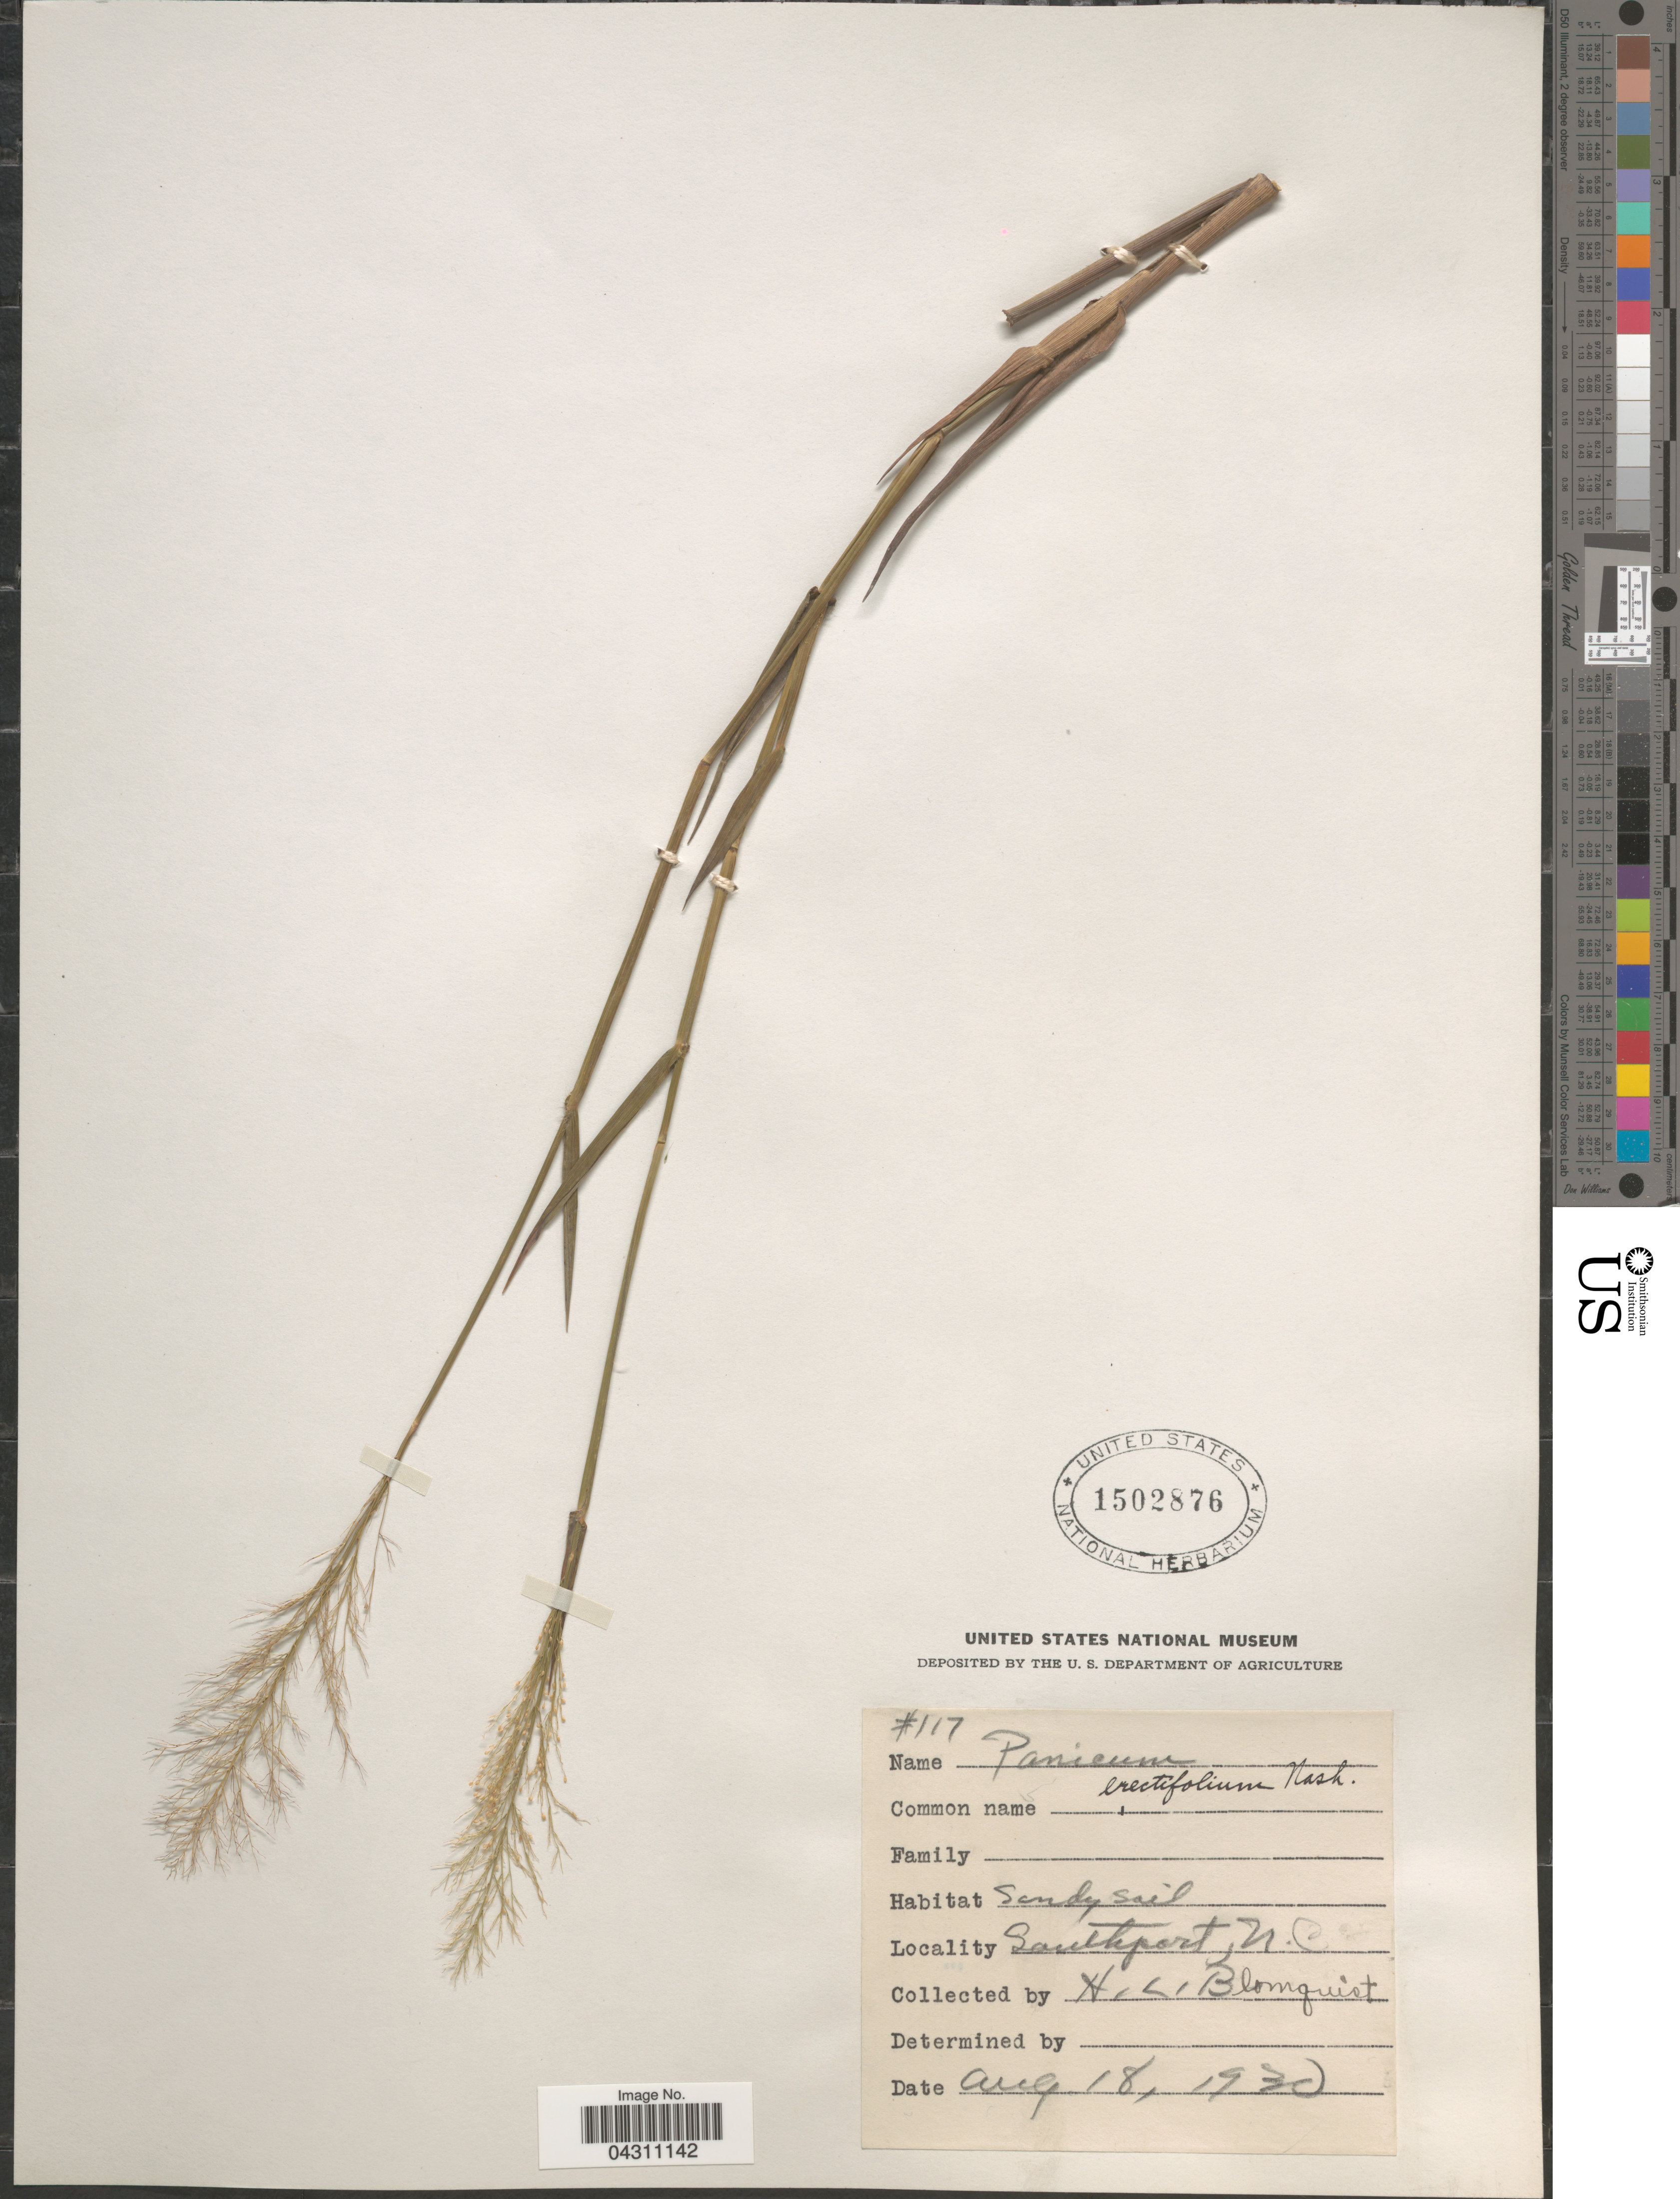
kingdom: Plantae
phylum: Tracheophyta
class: Liliopsida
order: Poales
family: Poaceae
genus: Dichanthelium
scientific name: Dichanthelium sphaerocarpon var. floridanum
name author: (Vasey) Davidse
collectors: H. Blomquist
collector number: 117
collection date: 1930-08-18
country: United States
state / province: North Carolina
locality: Southport.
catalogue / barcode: US 1502876